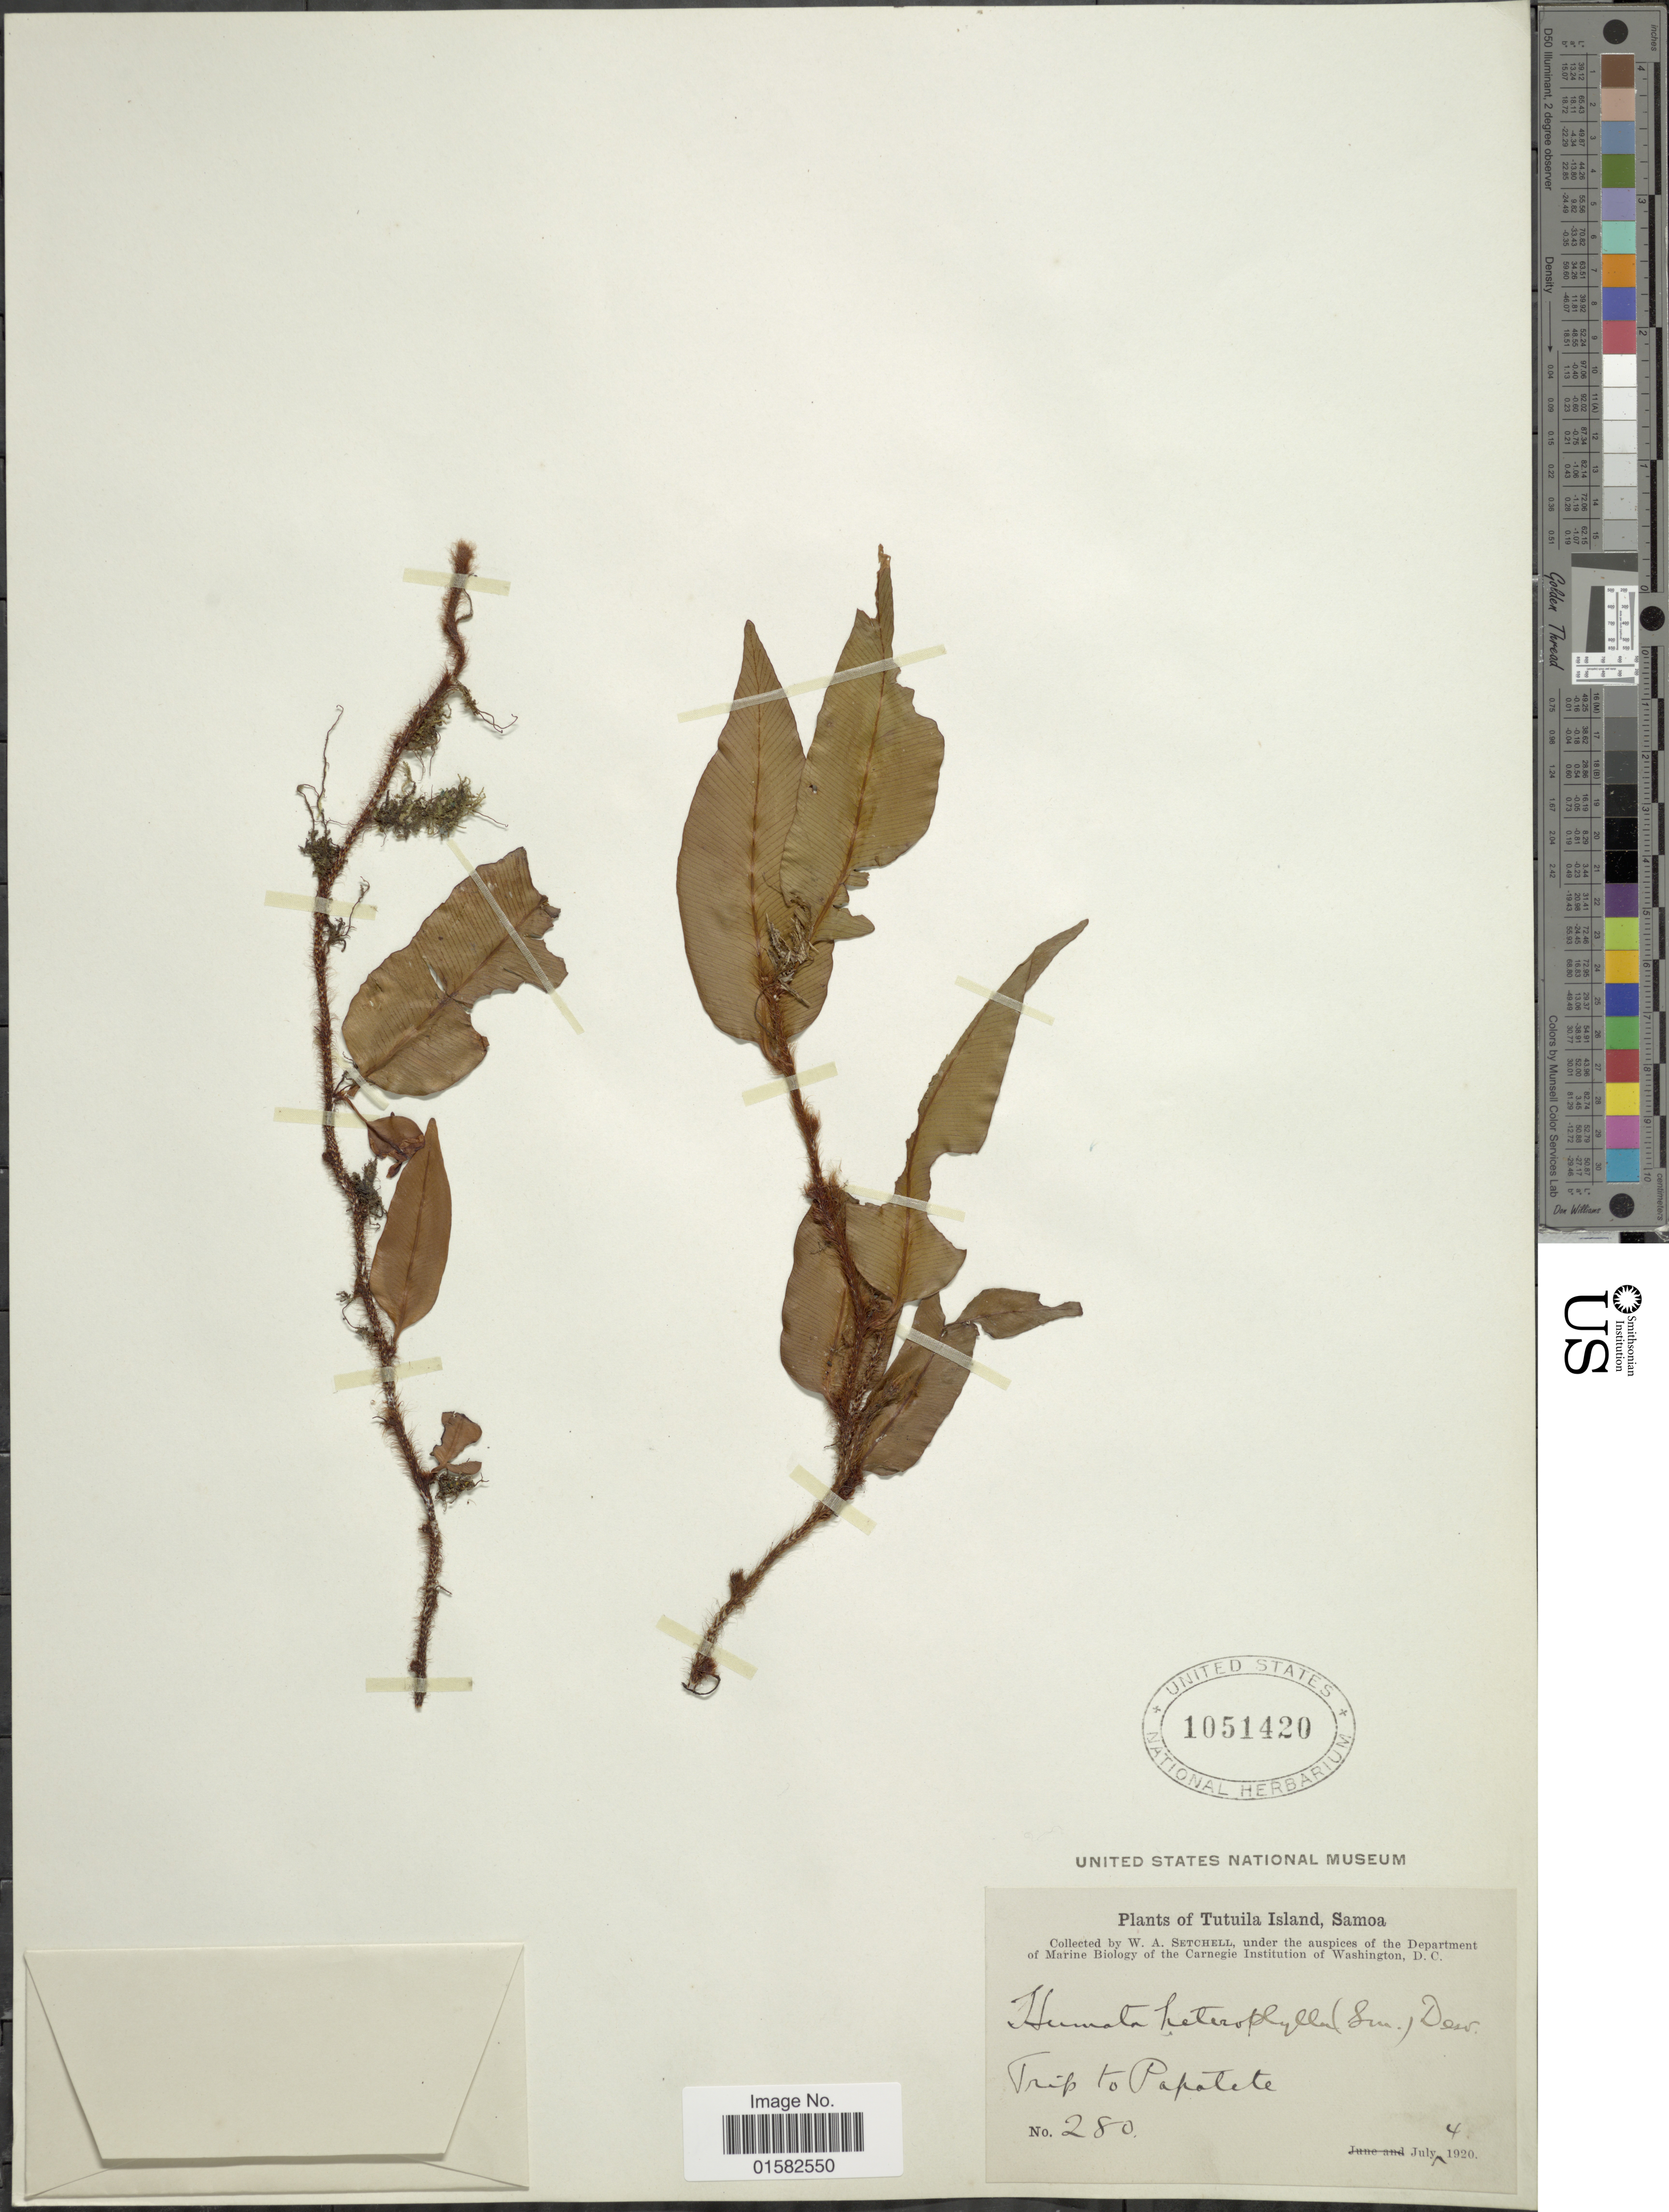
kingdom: Plantae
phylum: Tracheophyta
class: Polypodiopsida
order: Polypodiales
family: Davalliaceae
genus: Humata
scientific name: Humata heterophylla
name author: (Sm.) Desv.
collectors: W. Setchell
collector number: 280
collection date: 1920-07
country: American Samoa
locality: Samoa, Trip to Papolete.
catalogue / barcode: US 1051420